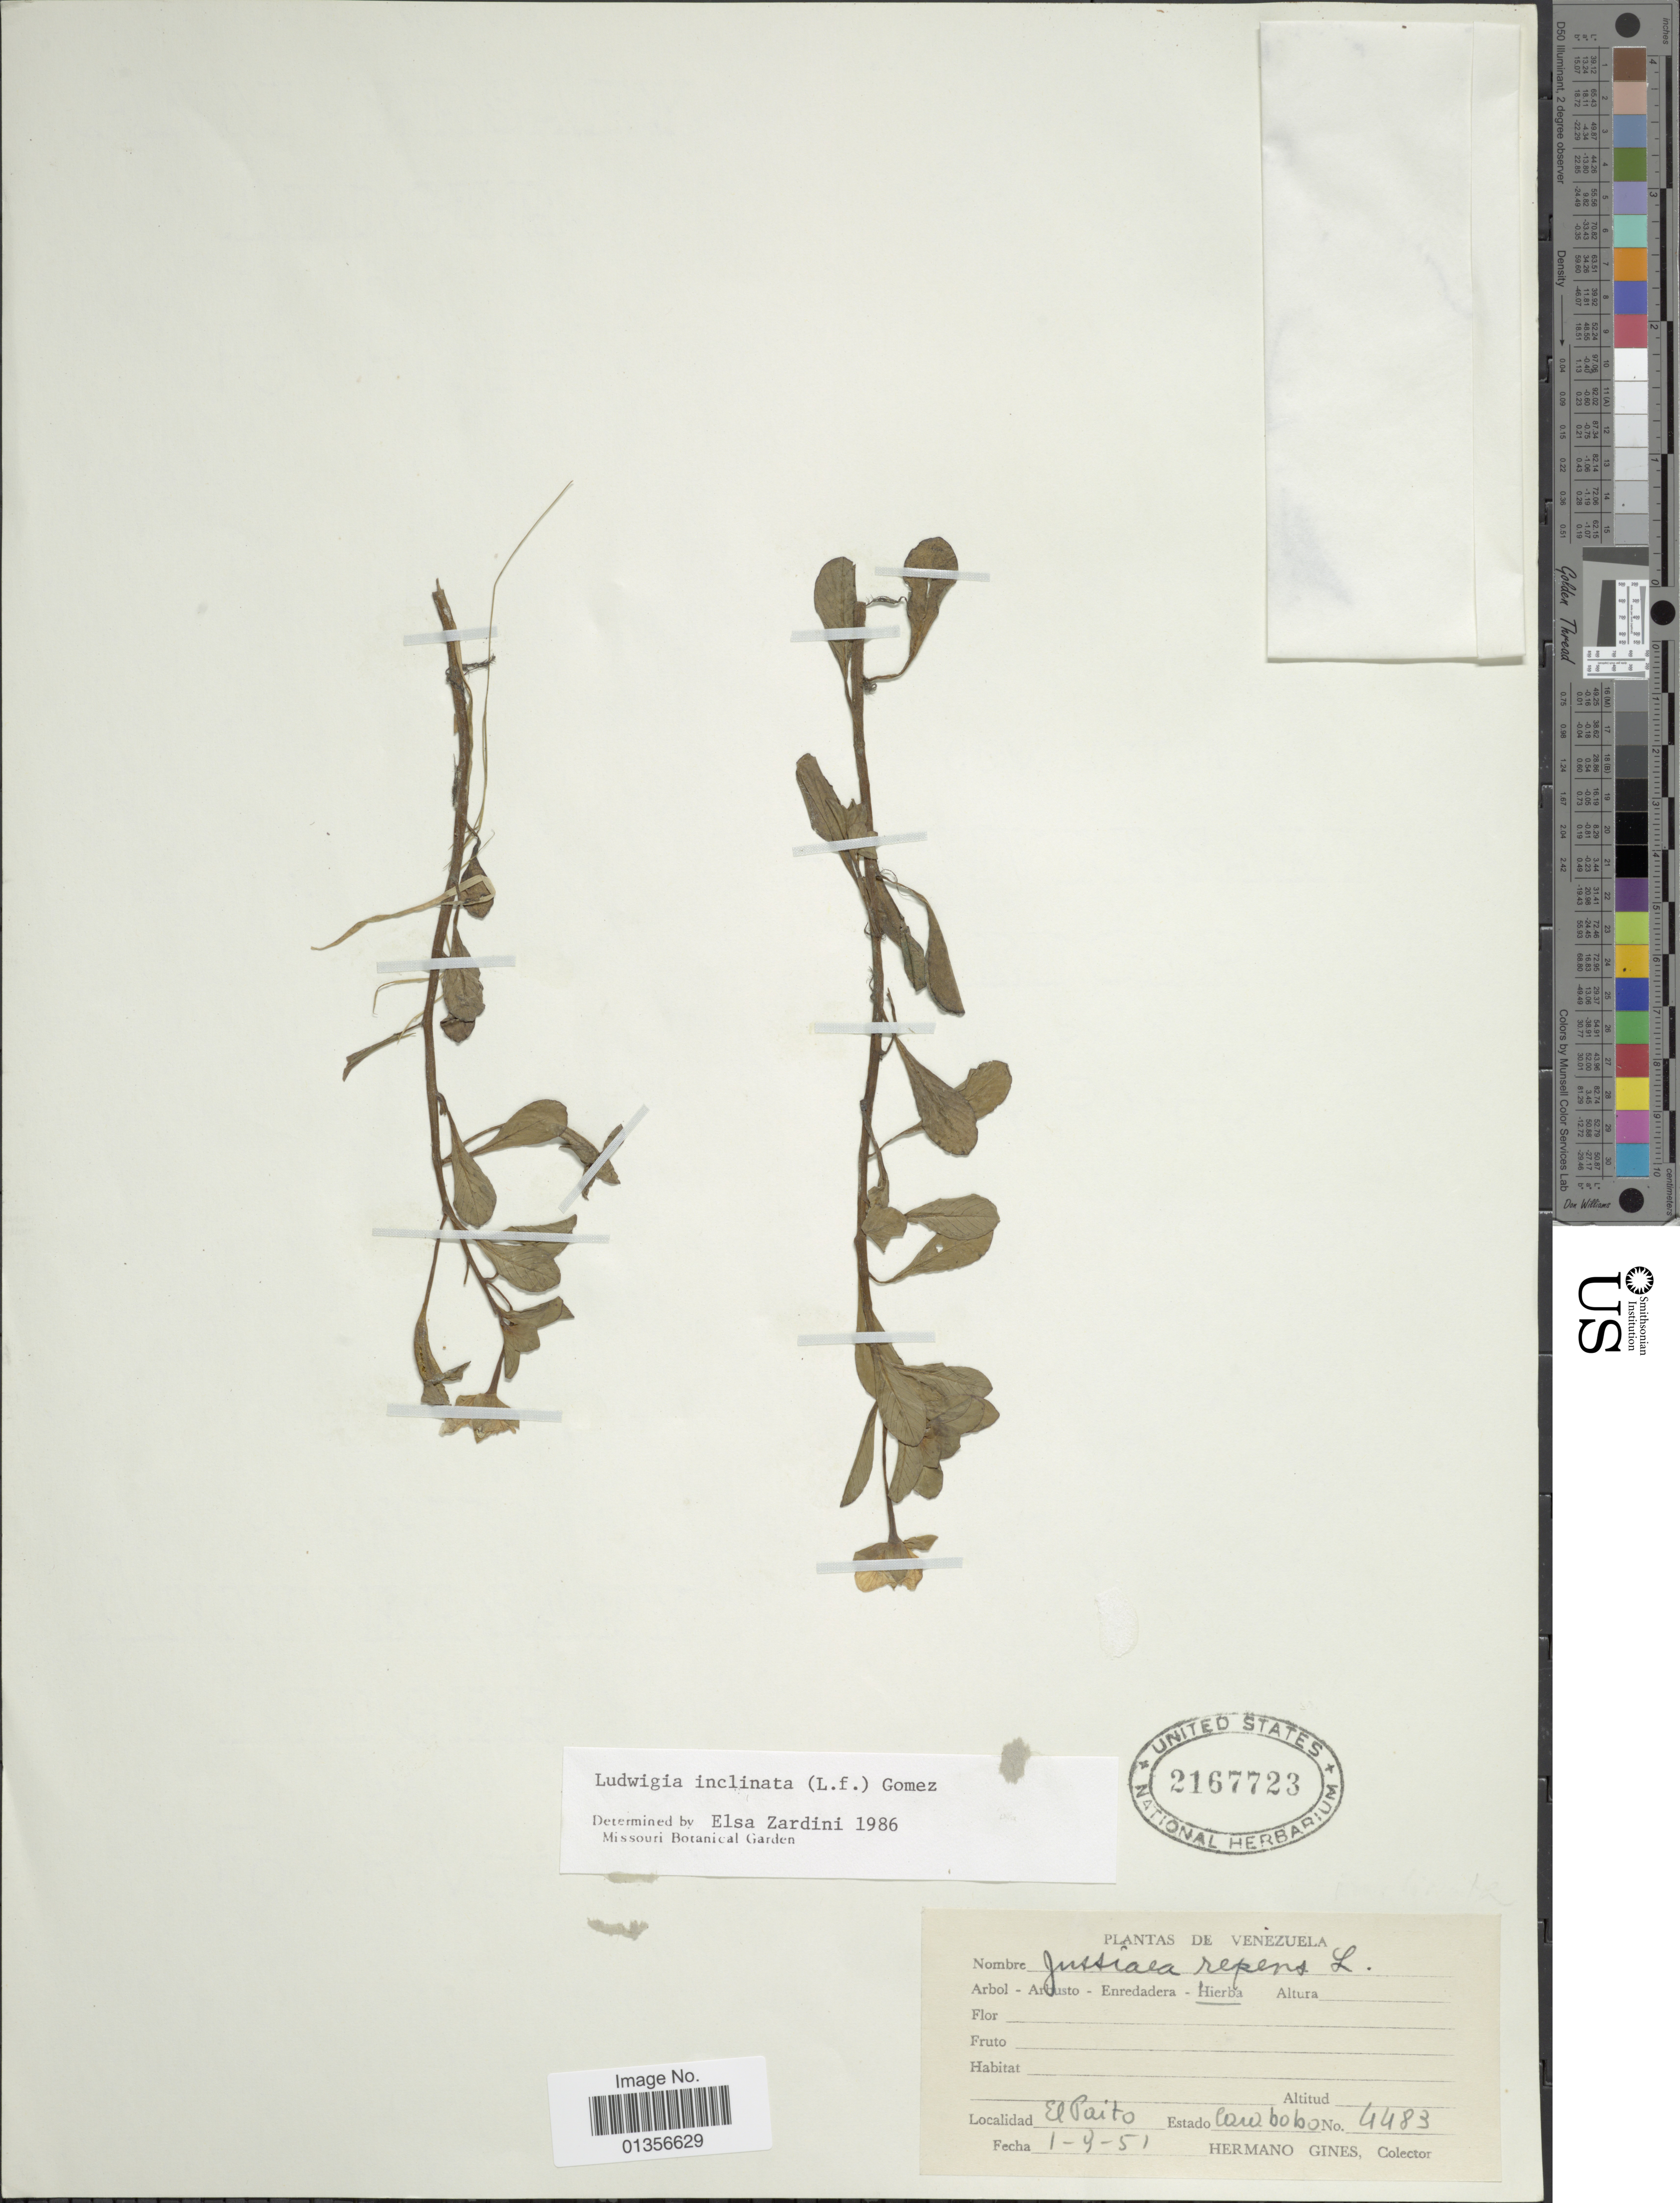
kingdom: Plantae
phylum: Tracheophyta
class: Magnoliopsida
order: Myrtales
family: Onagraceae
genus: Ludwigia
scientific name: Ludwigia inclinata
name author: (L. f.) M. Gómez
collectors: Bro. Gines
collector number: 4483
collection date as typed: Transcribed d/m/y: 1/9/51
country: Venezuela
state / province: Carabobo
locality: El Paito, Estado Carabobo [State of Carabobo]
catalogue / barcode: US 2167723